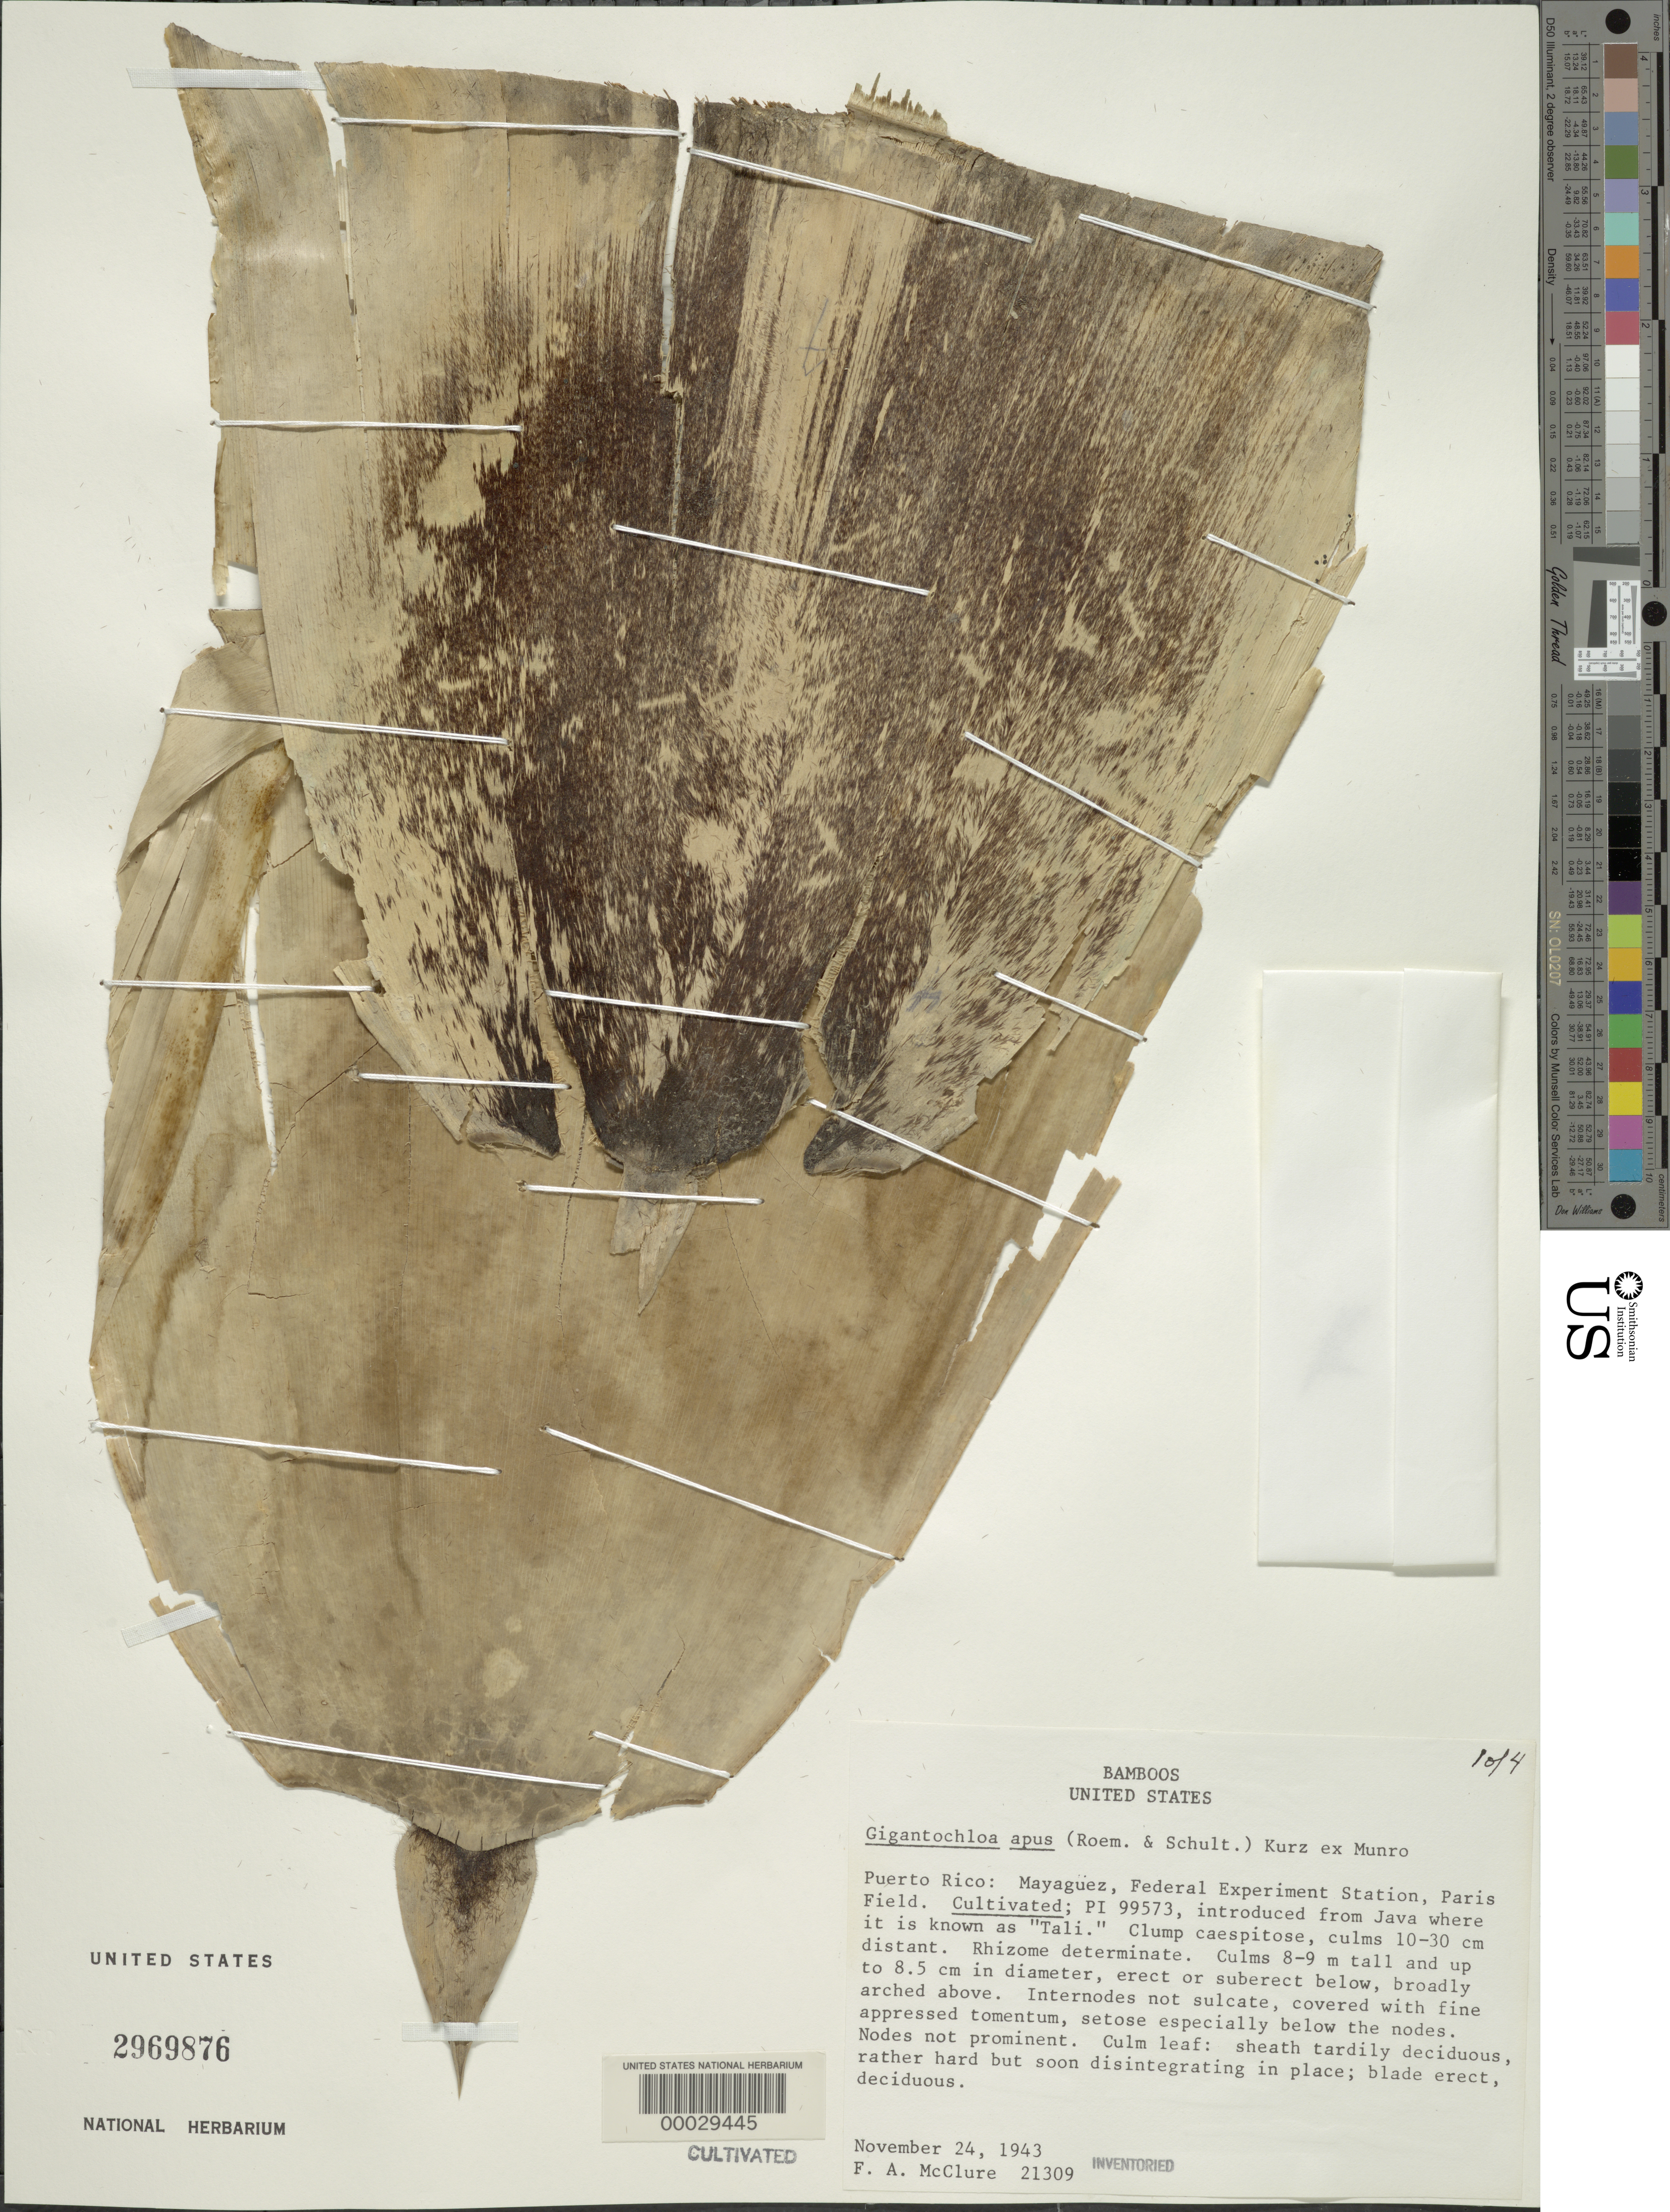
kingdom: Plantae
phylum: Tracheophyta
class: Liliopsida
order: Poales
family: Poaceae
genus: Gigantochloa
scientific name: Gigantochloa apus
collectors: F. A. McClure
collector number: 21309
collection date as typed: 24 Nov 1943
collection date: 1943-11-24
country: Puerto Rico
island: Greater Antilles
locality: Federal experiment station, mayaguez, paris field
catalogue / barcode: US 2969876